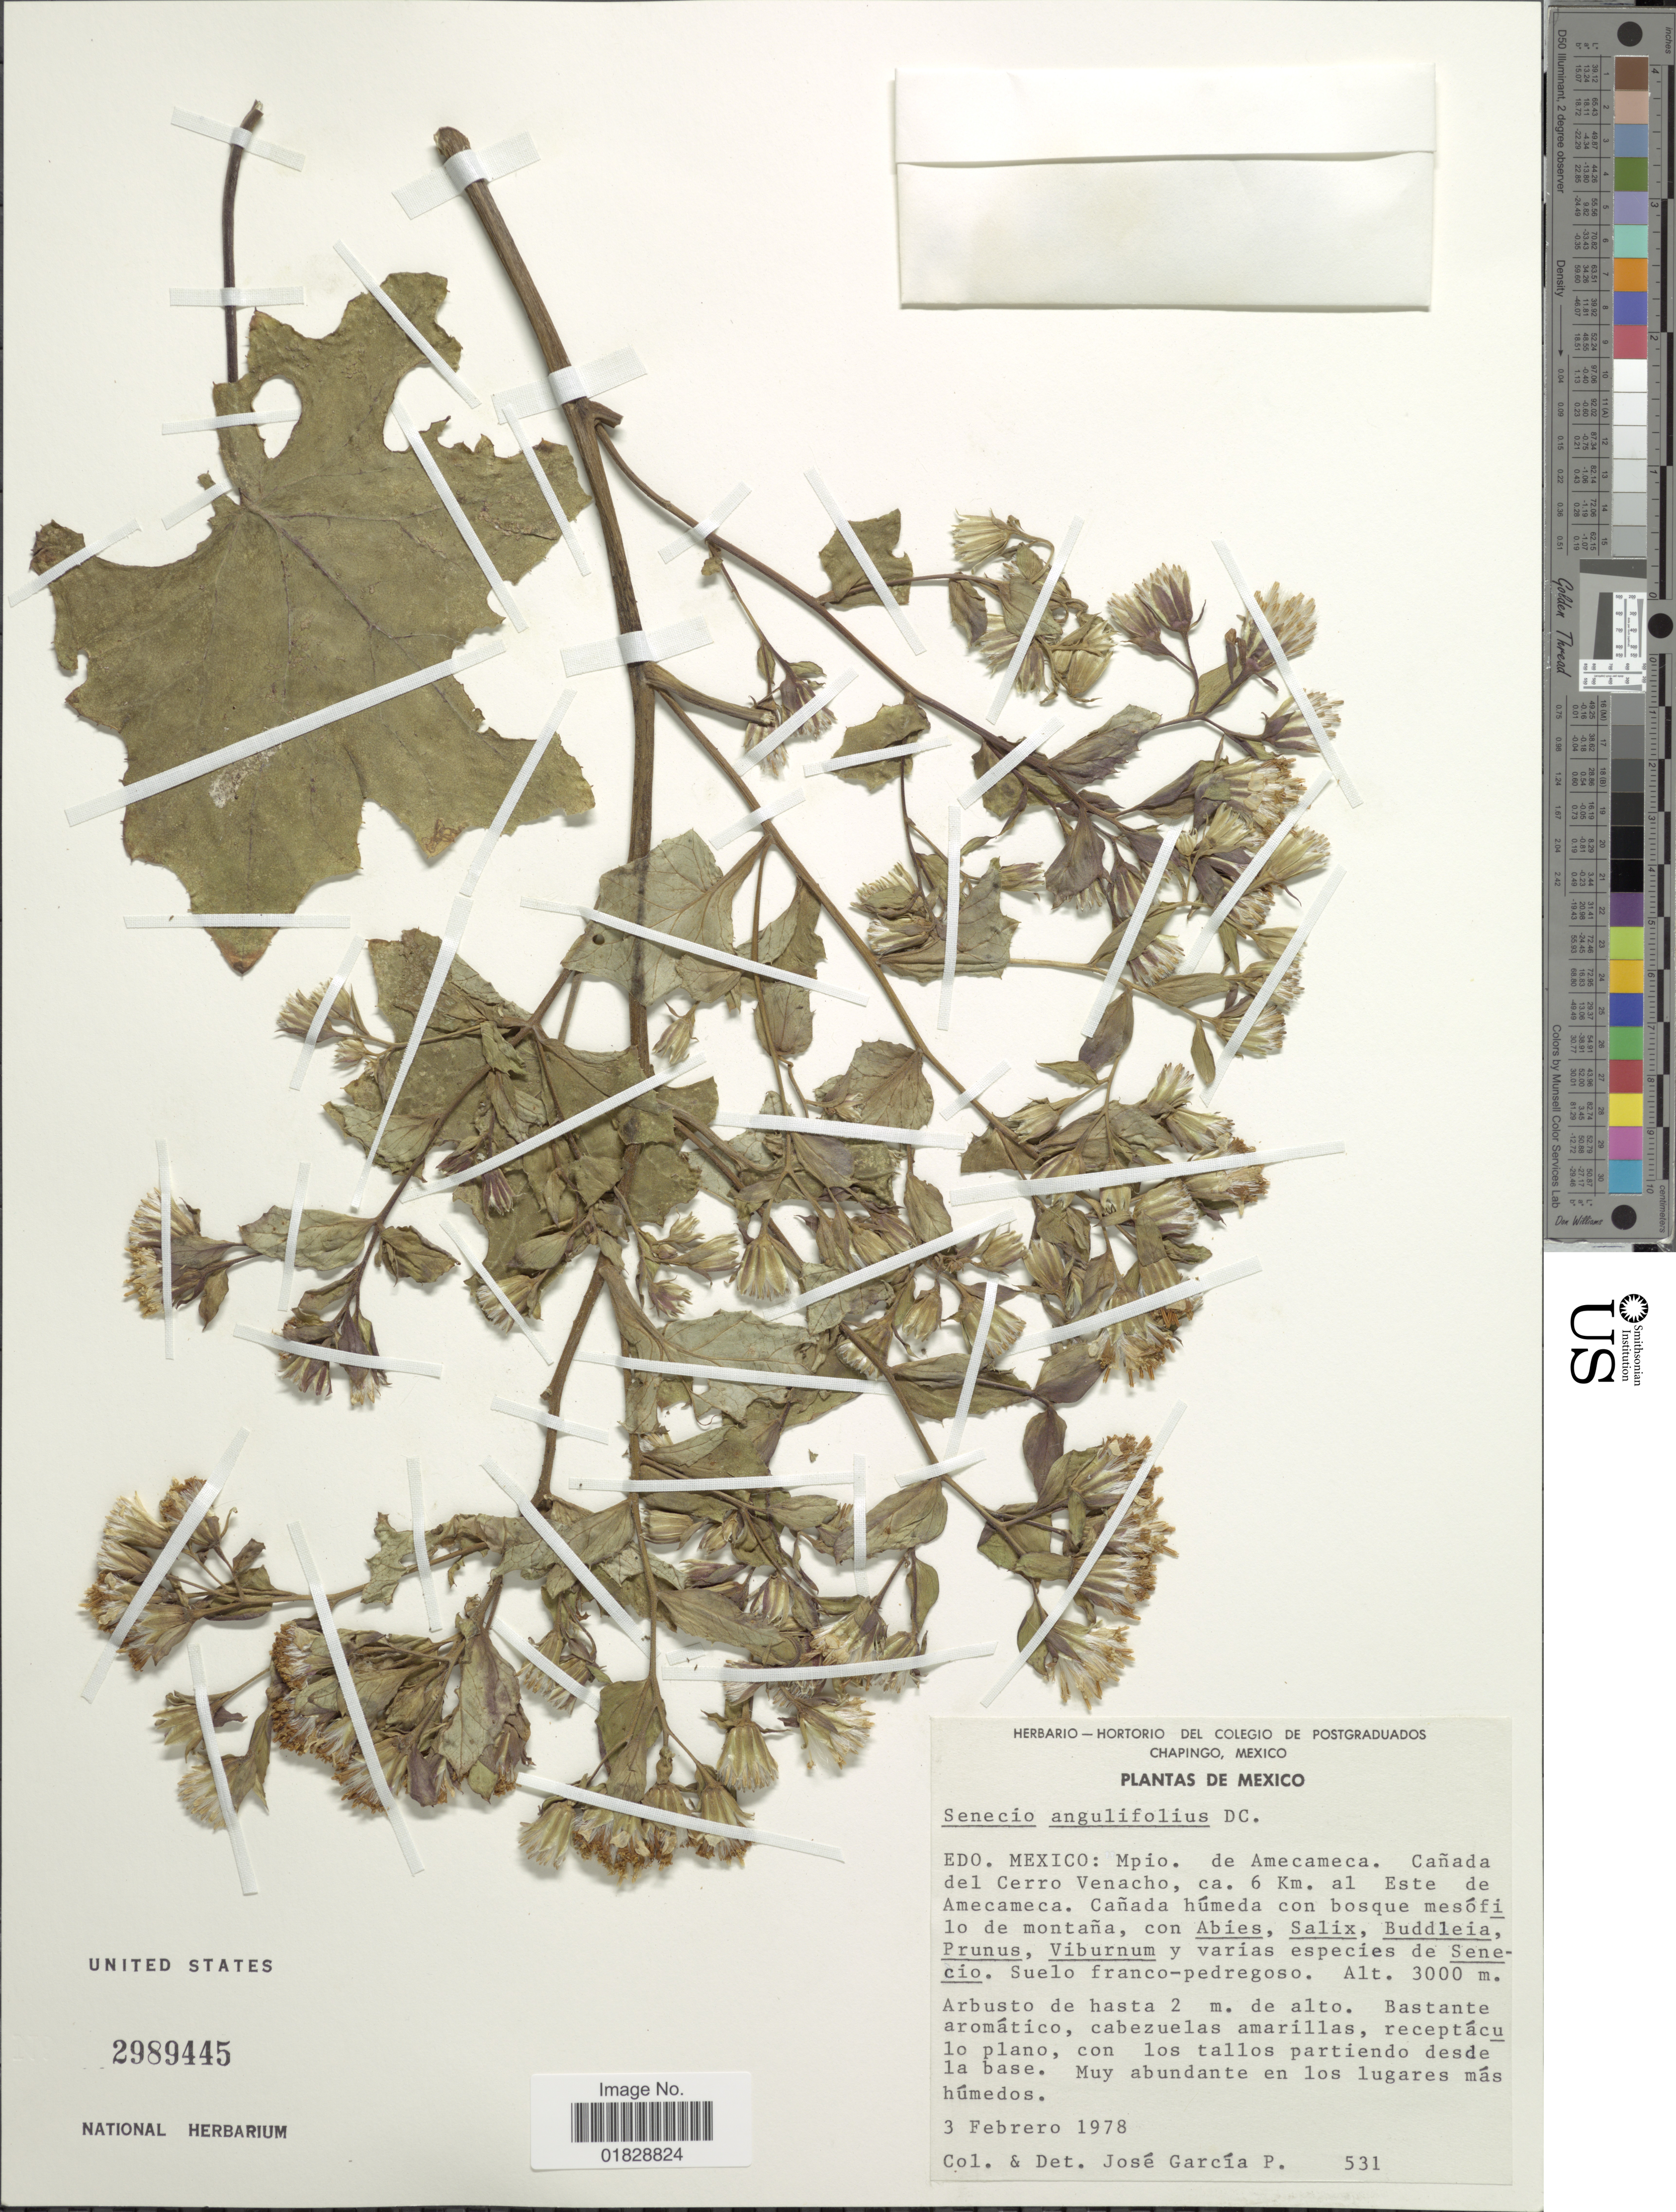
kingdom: Plantae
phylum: Tracheophyta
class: Magnoliopsida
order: Asterales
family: Asteraceae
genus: Roldana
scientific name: Roldana angulifolia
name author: (DC.) H. Rob. & Brettell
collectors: J. García-P.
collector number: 531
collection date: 1978-02-03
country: Mexico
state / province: México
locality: Edo. Mexico: Mpio. de Amecameca. Cañada del Cerro Venacho, ca. 6 Km. al Este de Amecameca.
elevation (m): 3000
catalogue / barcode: US 2989445